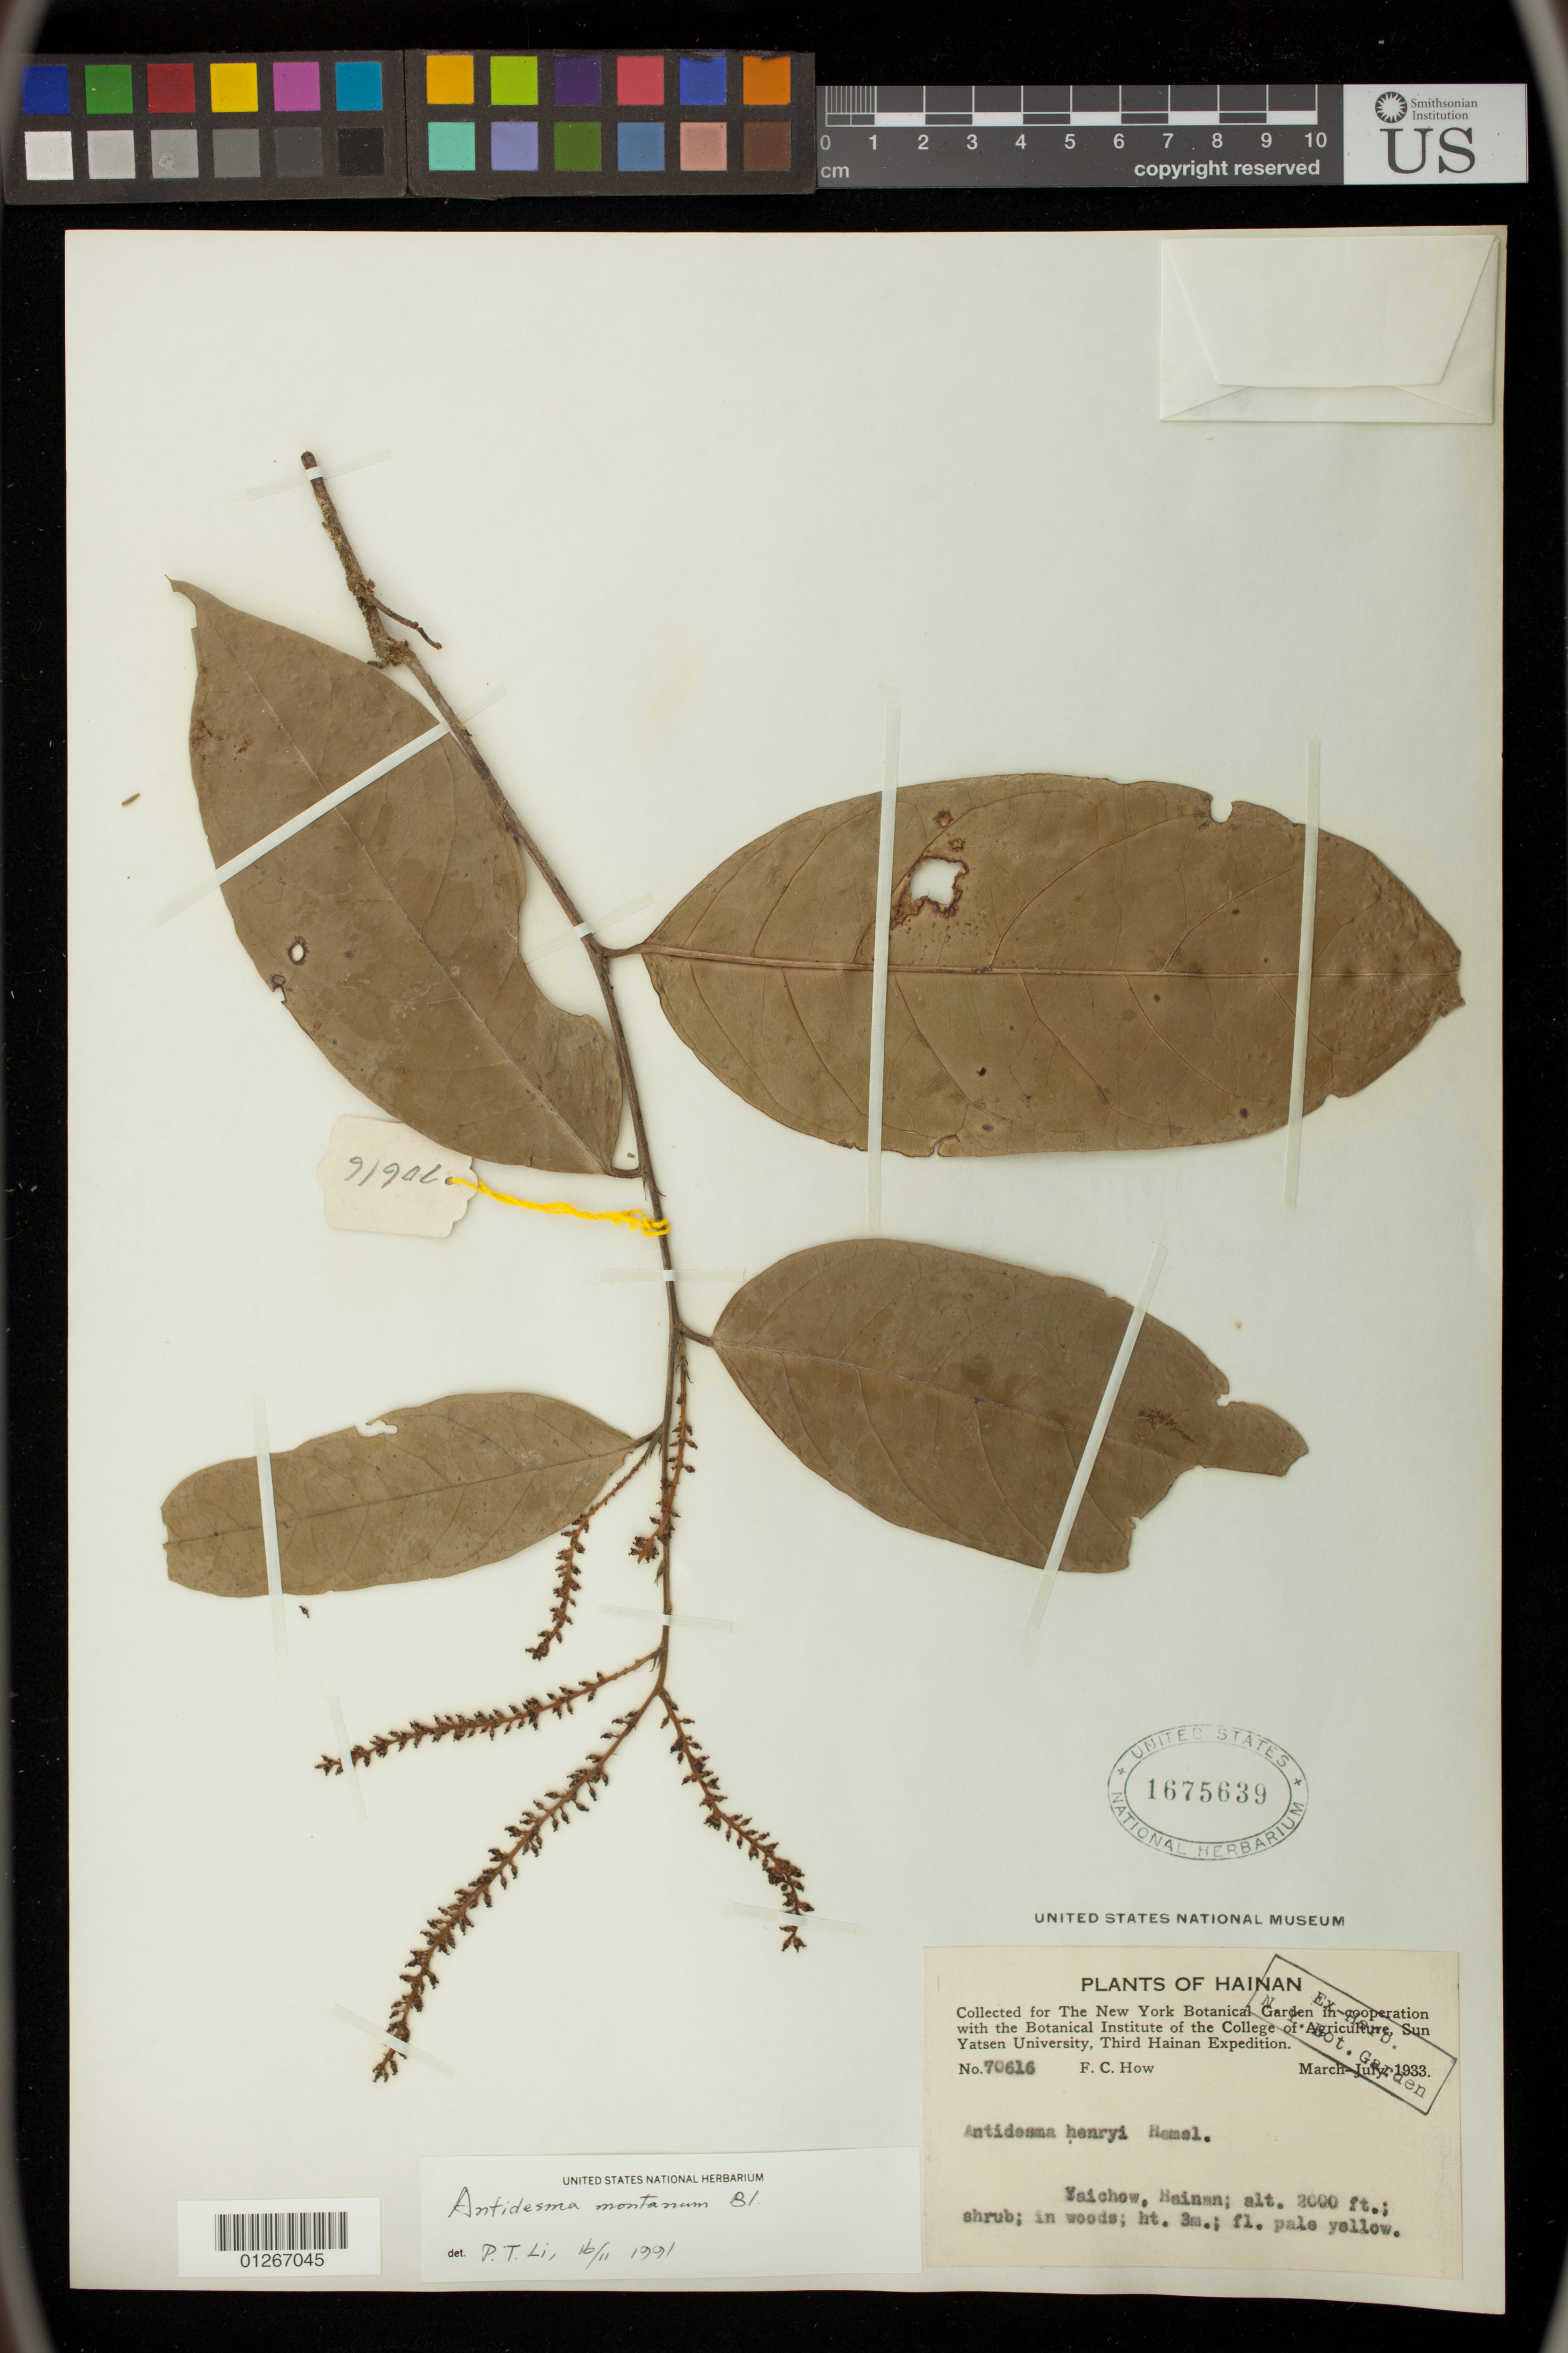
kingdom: Plantae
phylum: Tracheophyta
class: Magnoliopsida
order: Malpighiales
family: Phyllanthaceae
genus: Antidesma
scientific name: Antidesma montanum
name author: Blume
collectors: F. C. How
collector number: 70616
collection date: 1933-03/1933-07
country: China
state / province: Hainan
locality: Yaichow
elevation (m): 610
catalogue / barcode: US 1675639